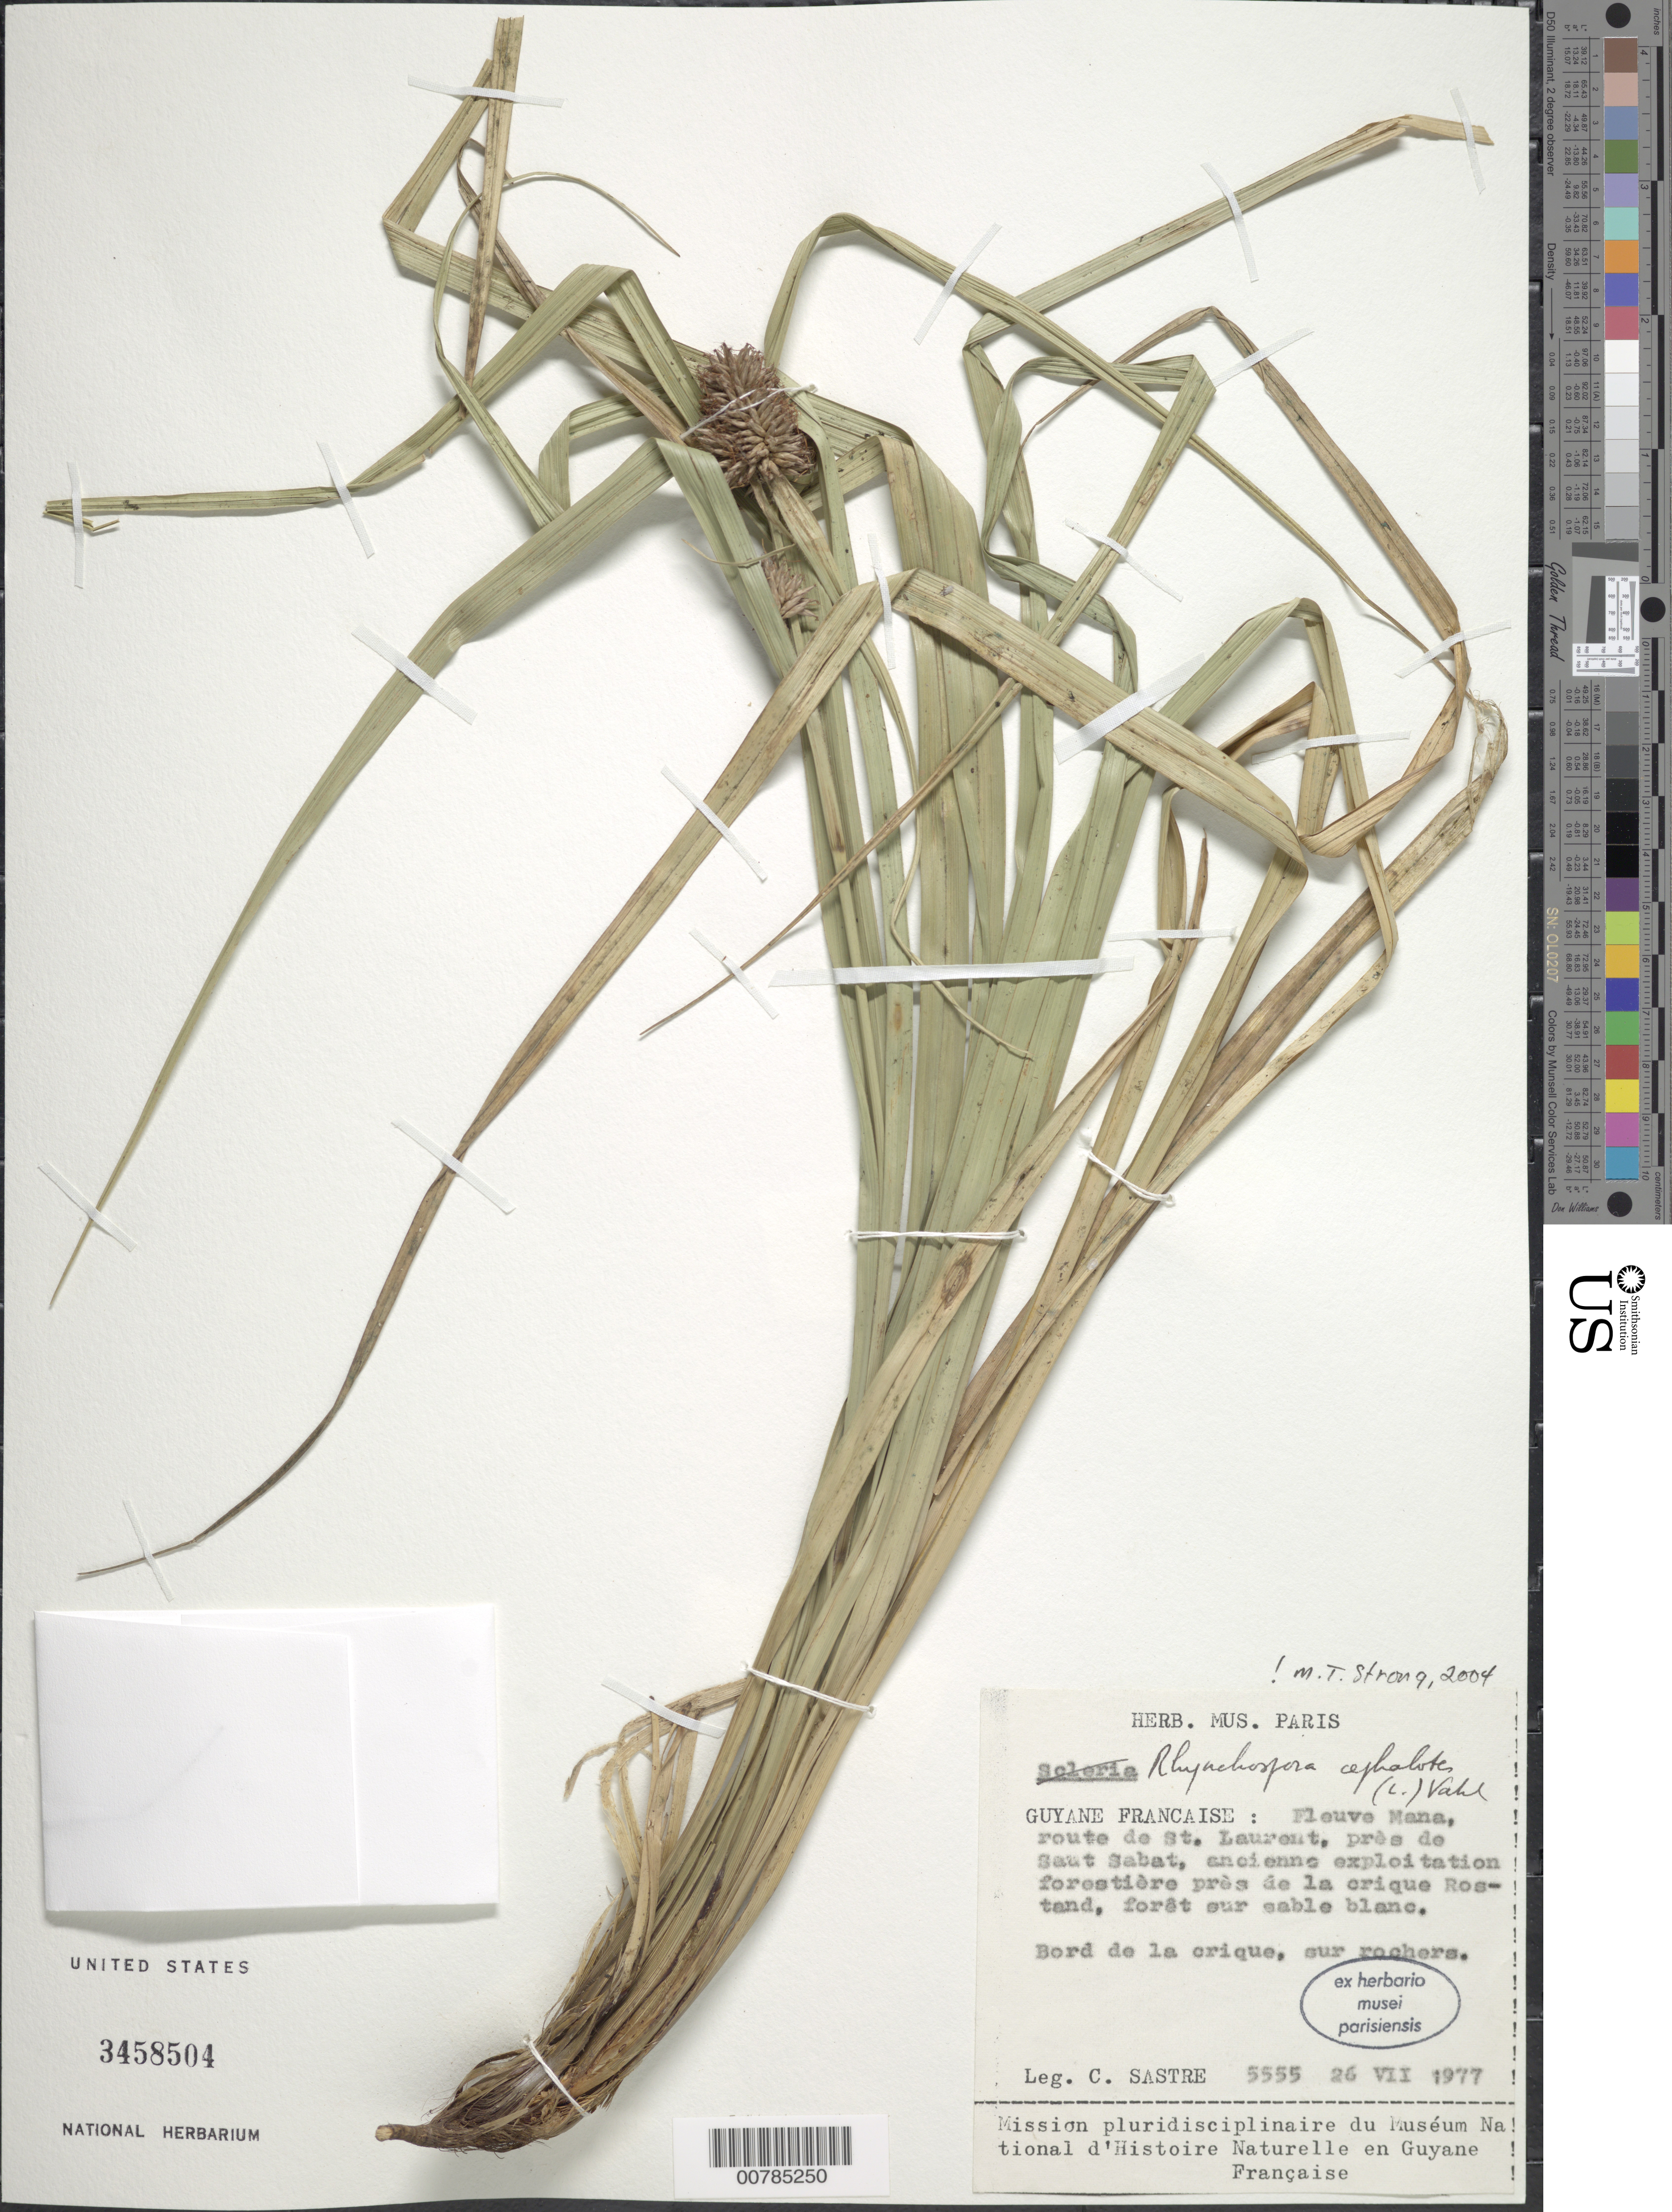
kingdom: Plantae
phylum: Tracheophyta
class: Liliopsida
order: Poales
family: Cyperaceae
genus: Rhynchospora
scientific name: Rhynchospora cephalotes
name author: (L.) Vahl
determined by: Strong, M. T., (US), Smithsonian Institution - National Museum of Natural History (UNITED STATES)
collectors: C. H. L. Sastre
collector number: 5555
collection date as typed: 26-Jul-77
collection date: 1977-07-26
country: French Guiana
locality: Mana R., route de St. Laurent, pres de Saut Sabat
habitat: Ancienne exploitation forestiere pres dela crique; forêt sur sable blanc; bord de la crique, sur rochers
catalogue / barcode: US 3458504